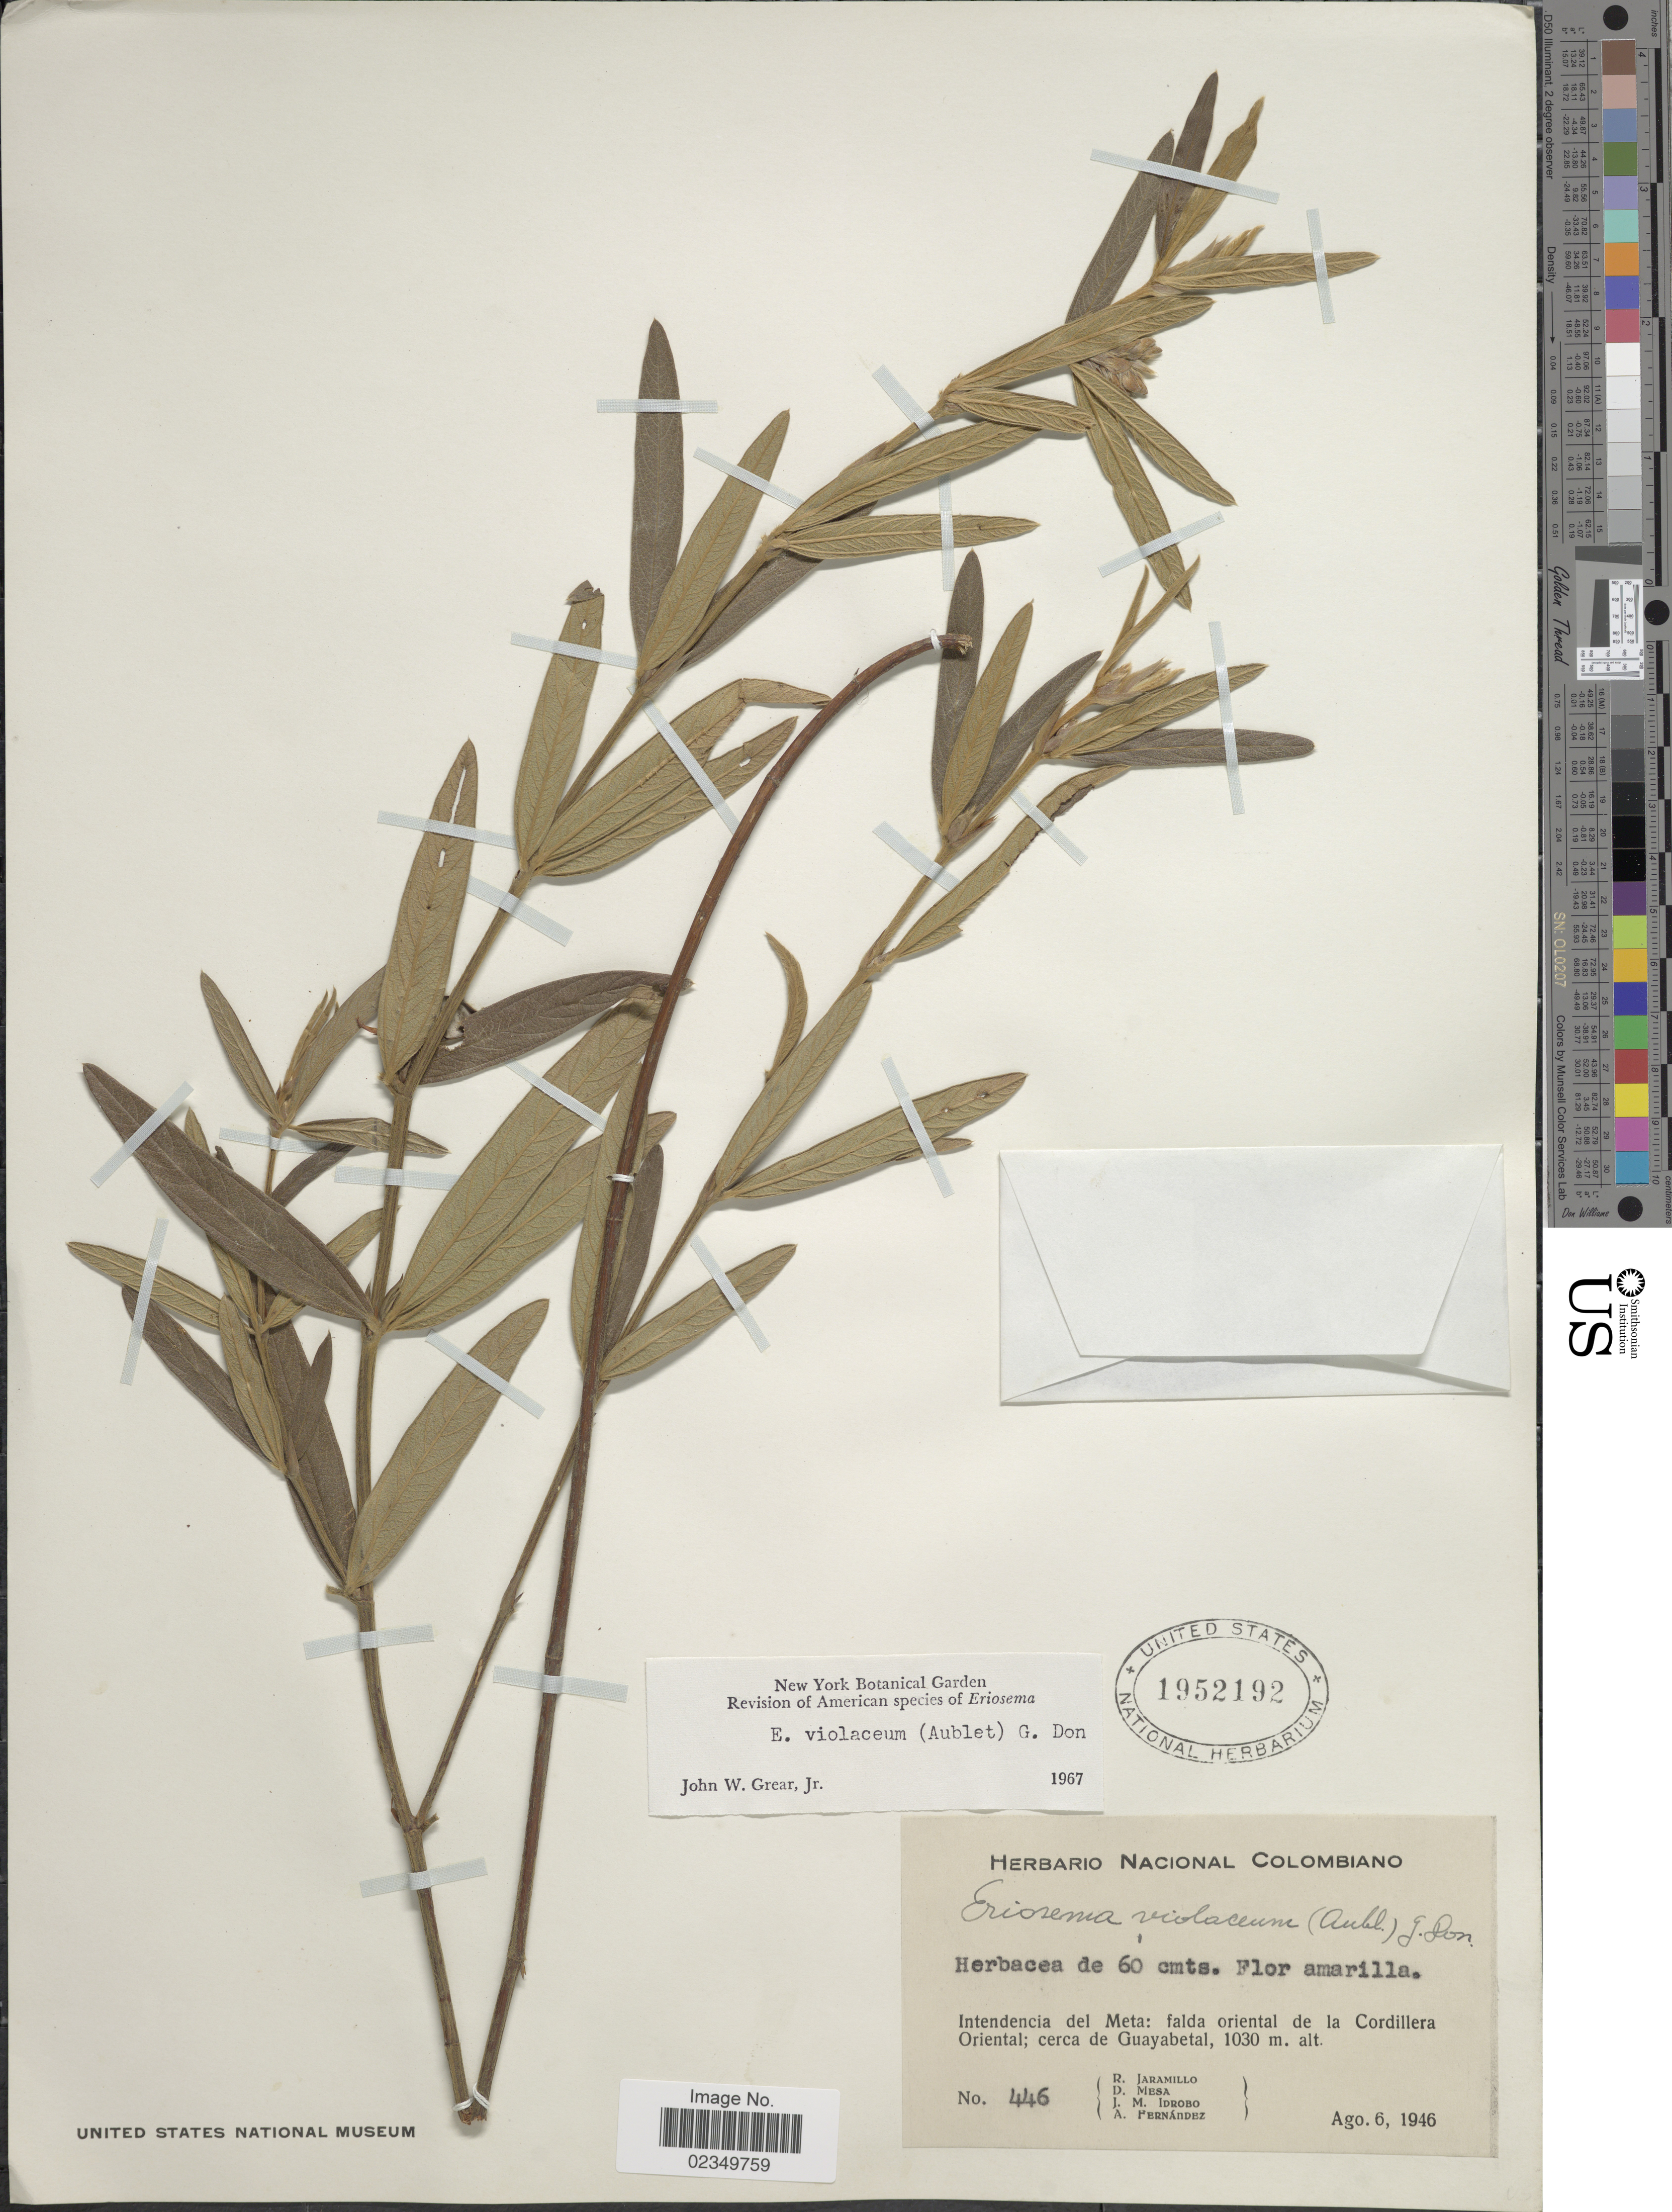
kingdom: Plantae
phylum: Tracheophyta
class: Magnoliopsida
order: Fabales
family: Fabaceae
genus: Eriosema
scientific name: Eriosema violaceum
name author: (Aubl.) G. Don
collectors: R. Jaramillo M., D. Mesa, J. M. Idrobo & A. Fernández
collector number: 446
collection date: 1946-08-06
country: Colombia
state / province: Meta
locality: Falda oriental de la Cordillera Oriental; cerca de Guayabetal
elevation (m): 1030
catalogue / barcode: US 1952192